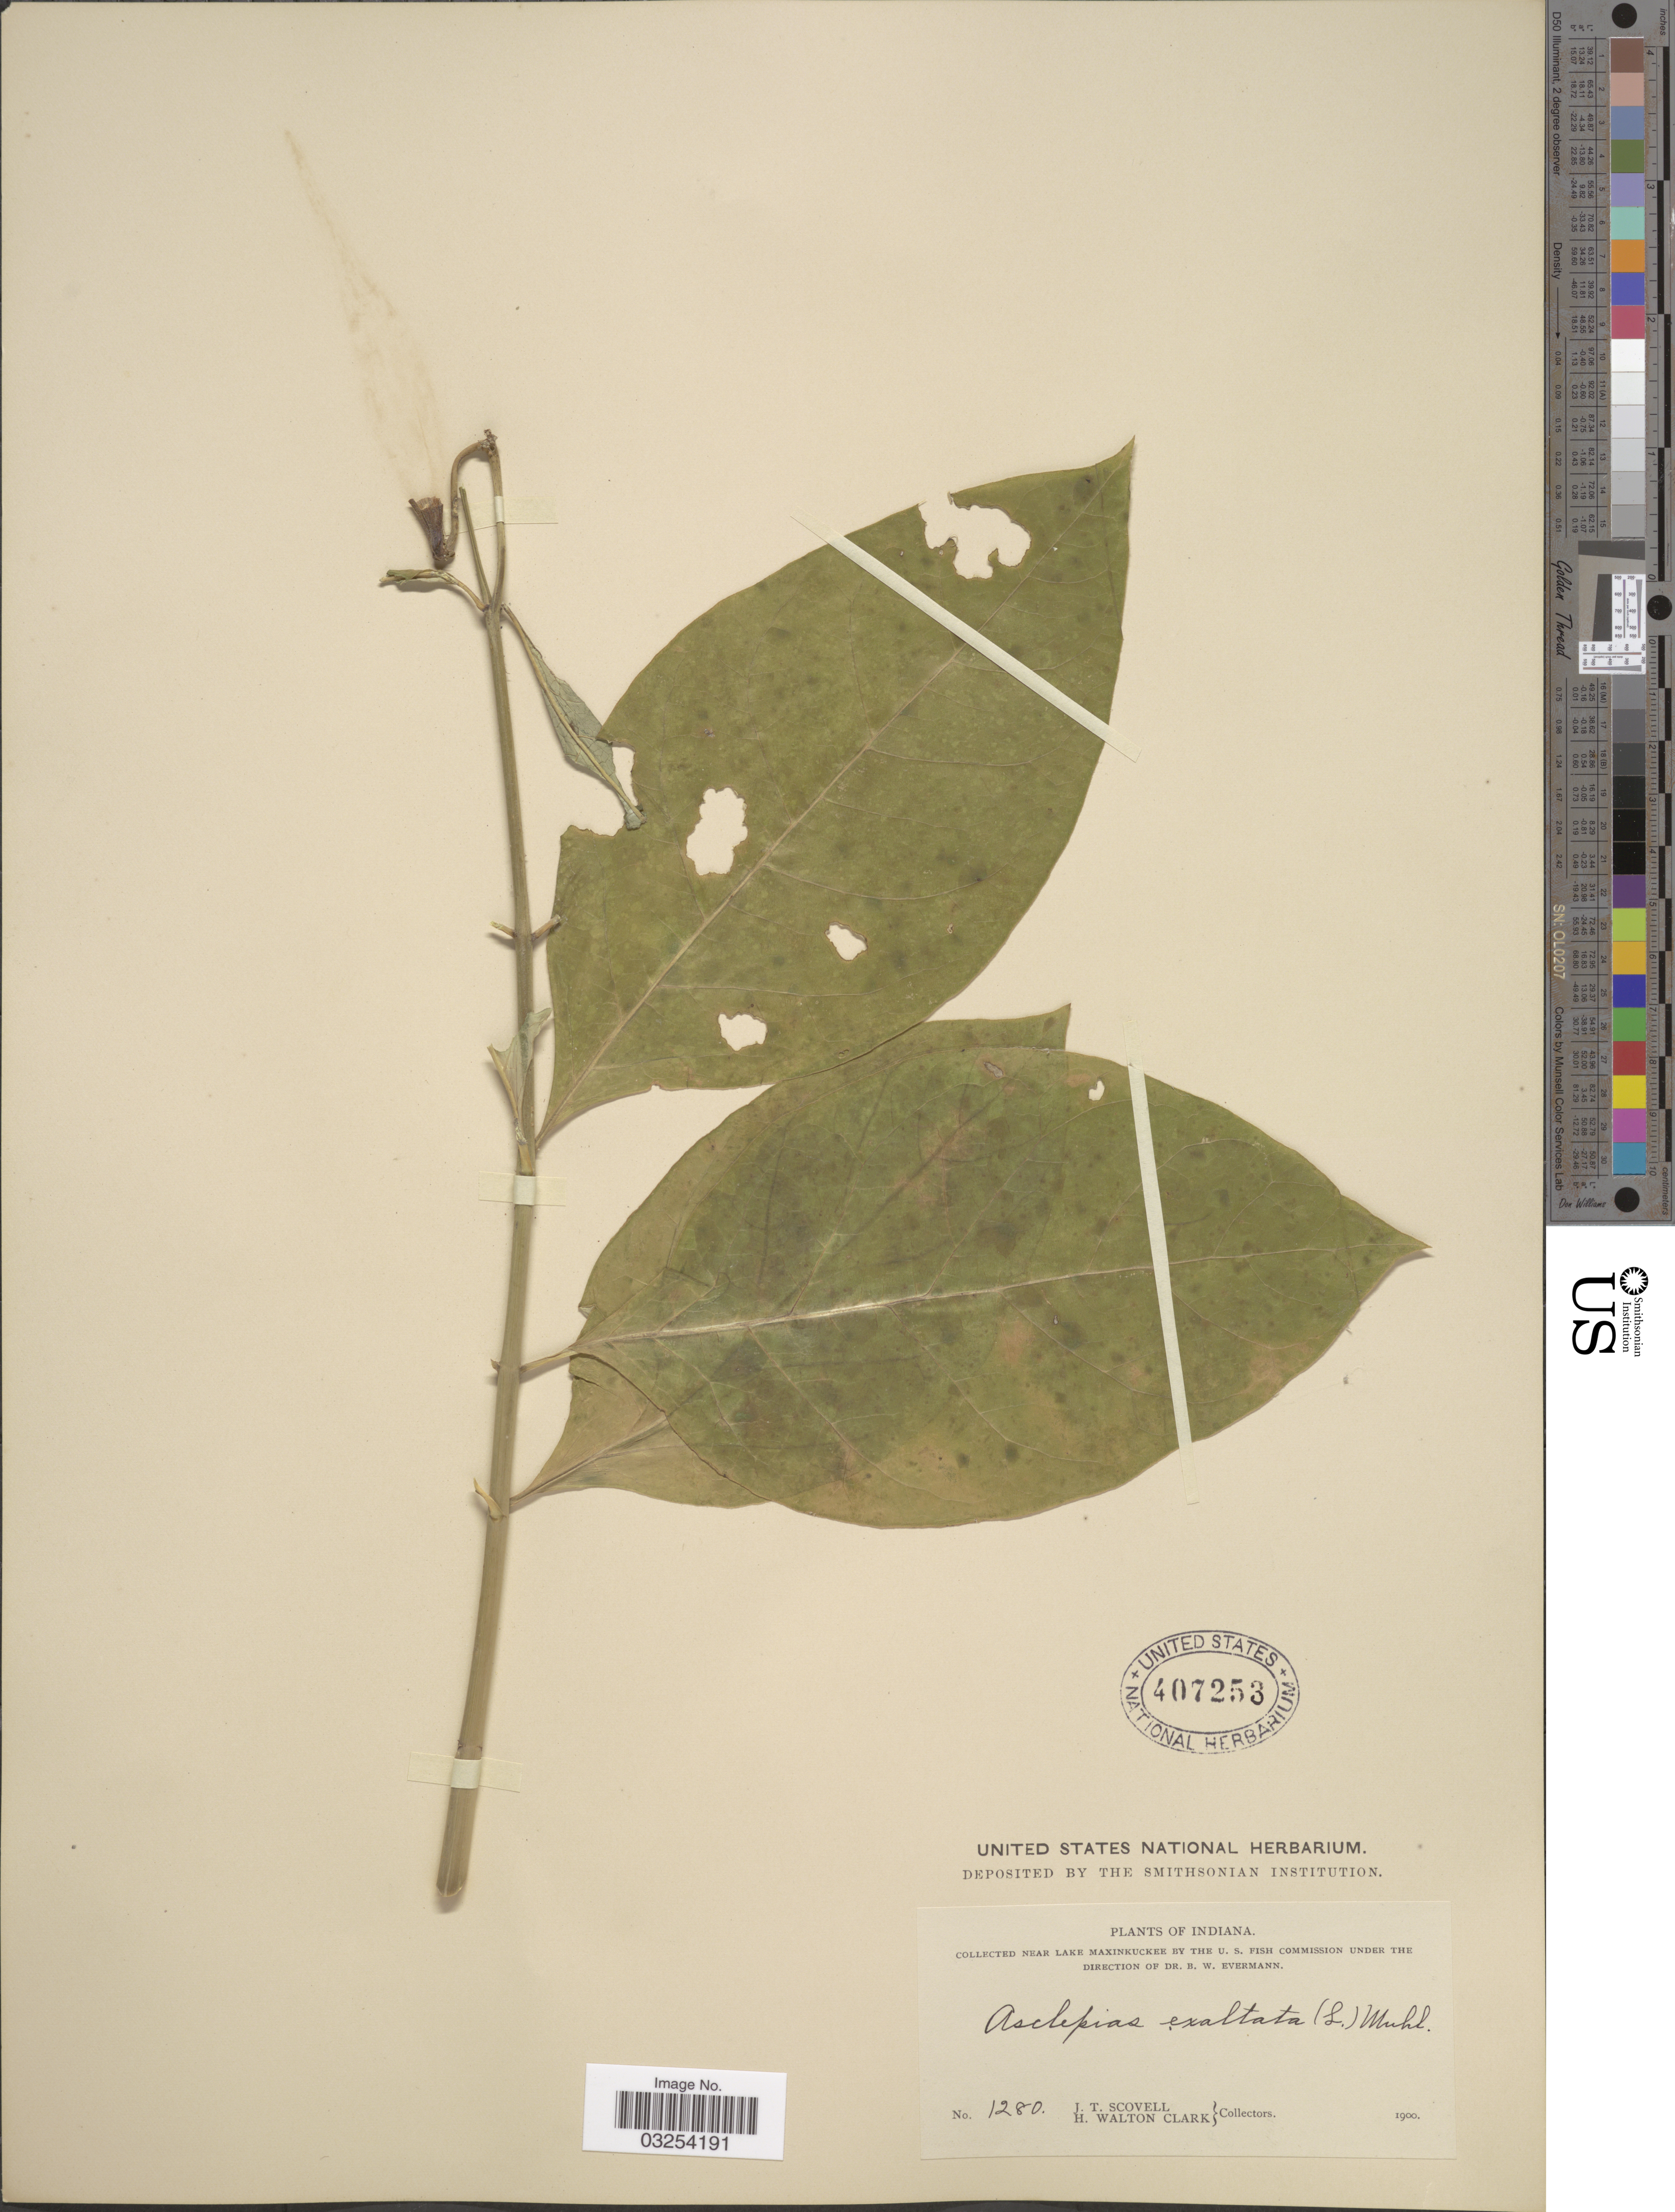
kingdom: Plantae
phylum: Tracheophyta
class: Magnoliopsida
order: Gentianales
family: Apocynaceae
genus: Asclepias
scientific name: Asclepias exaltata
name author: Muhl.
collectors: J. T. Scovell & H. W. Clark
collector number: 1280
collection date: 1900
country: United States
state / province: Indiana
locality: Near Lake Maxinkuckee.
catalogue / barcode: US 407253